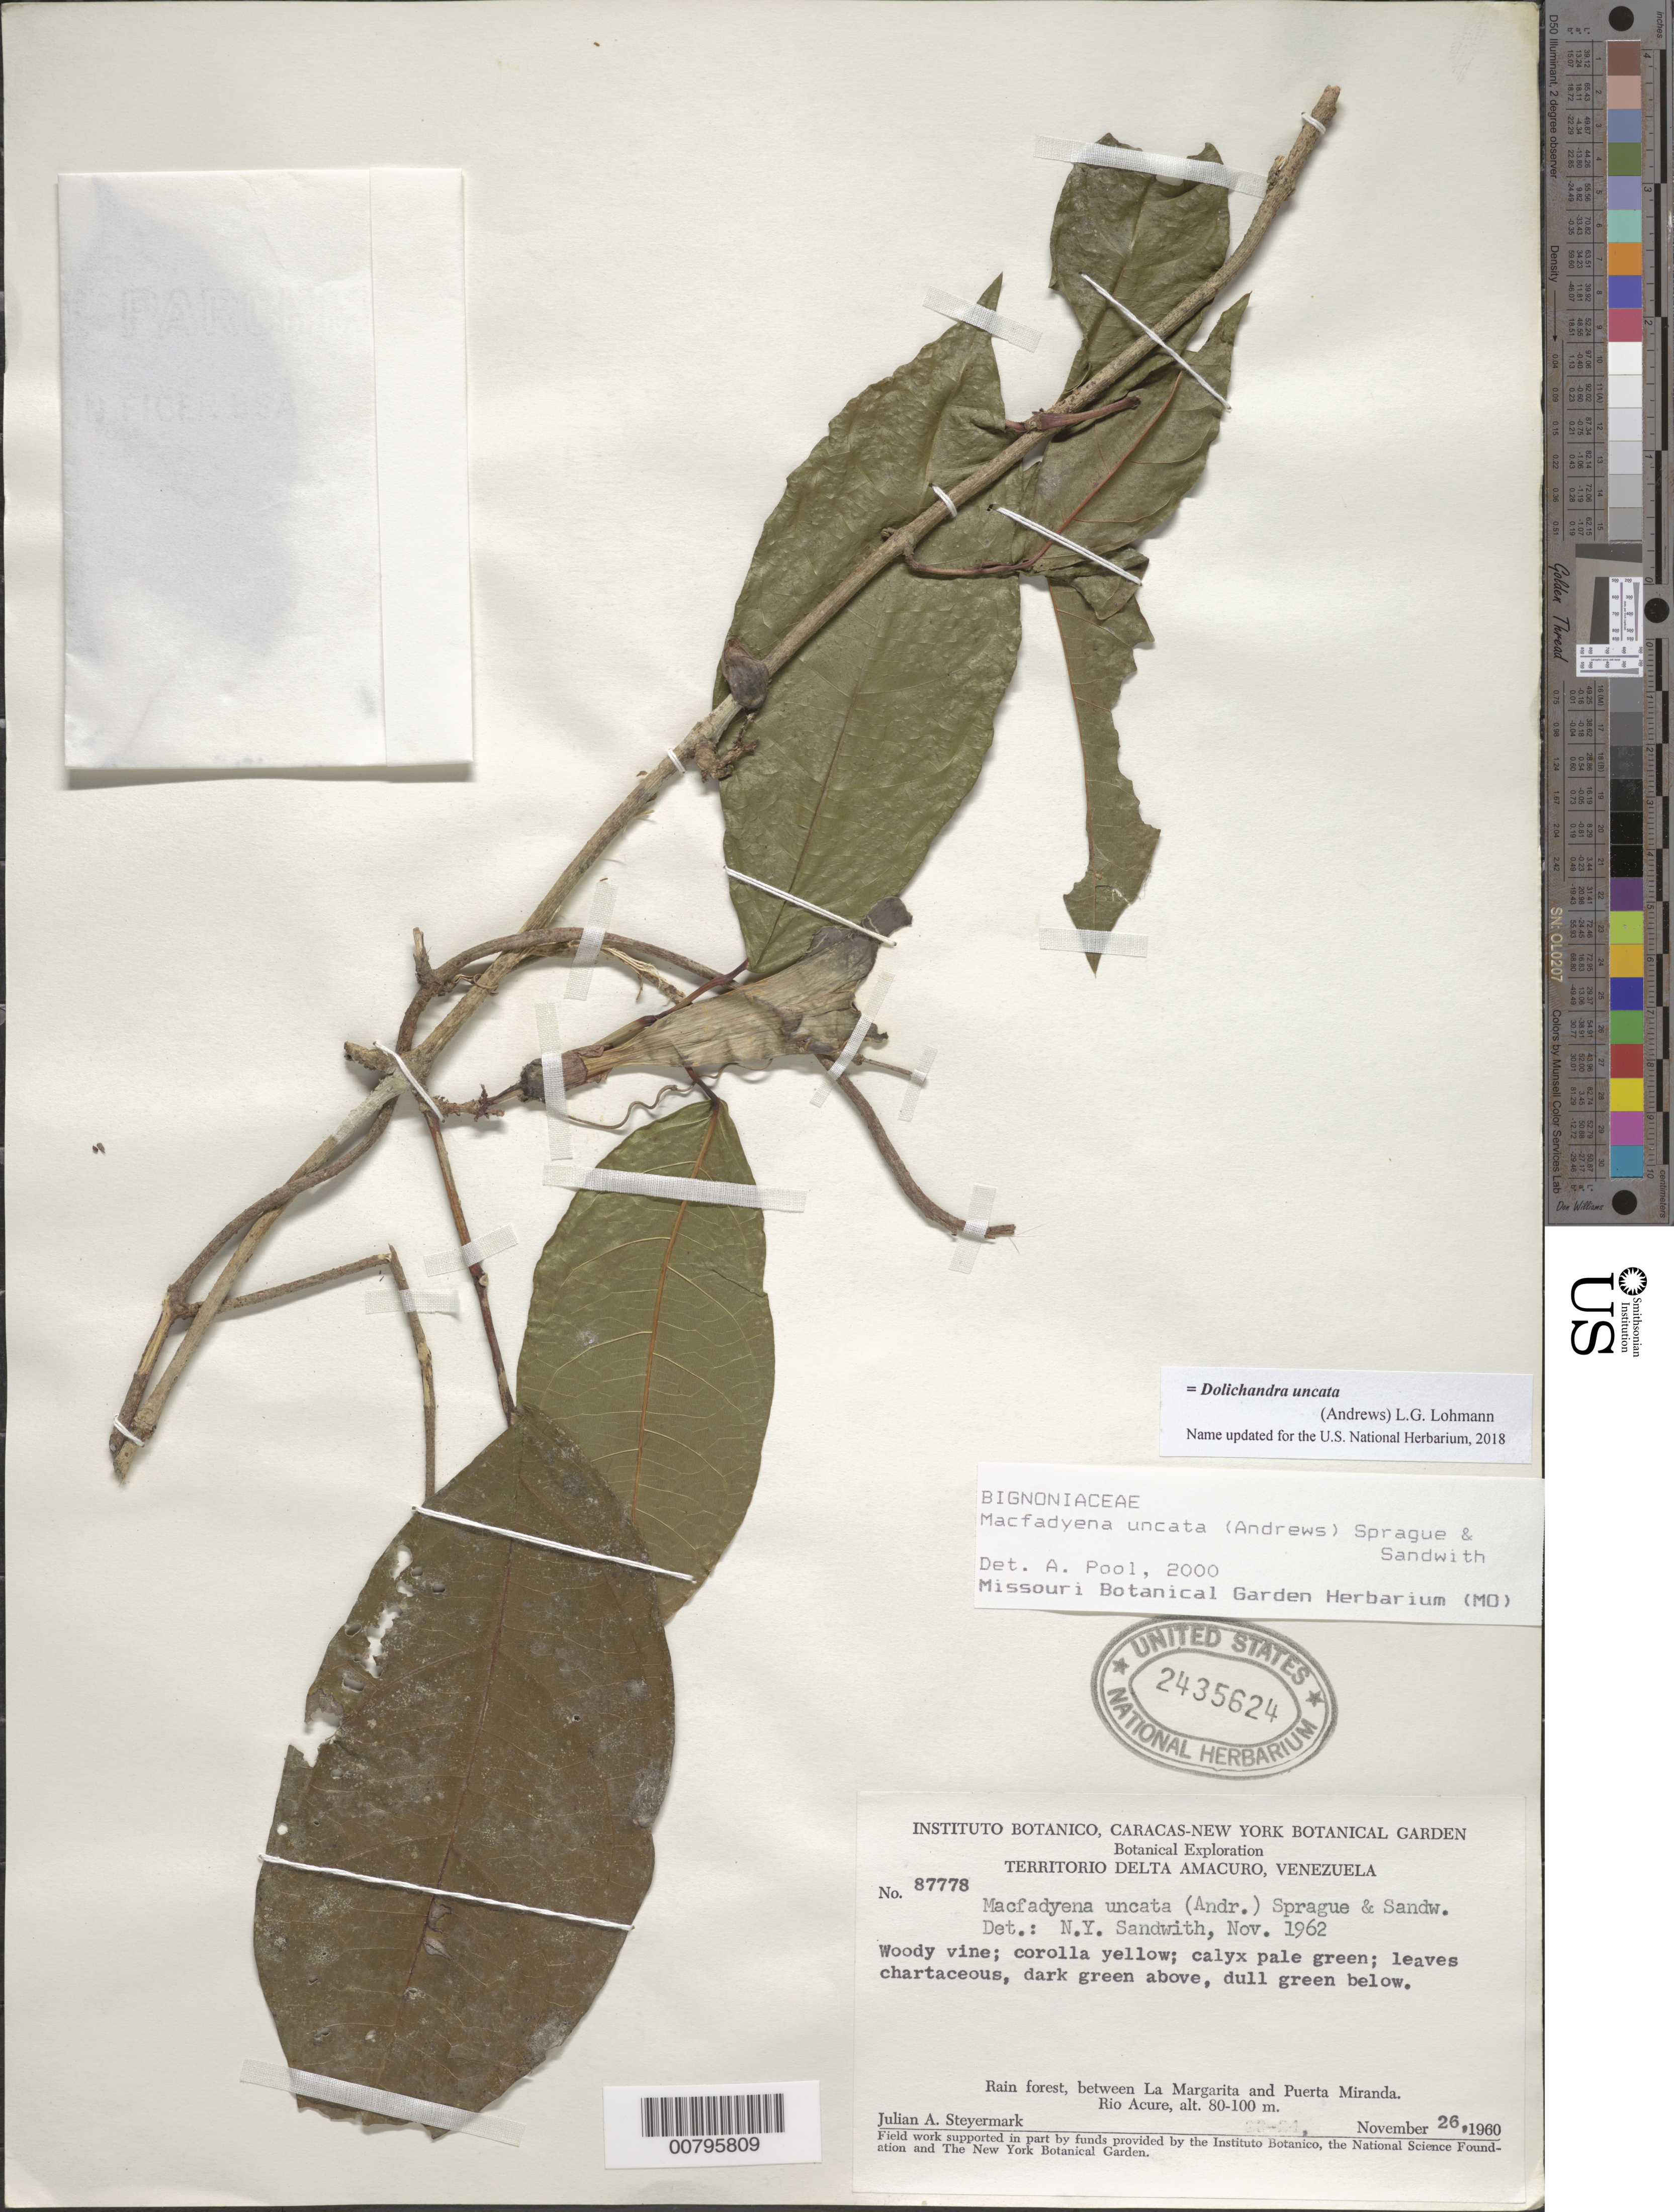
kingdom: Plantae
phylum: Tracheophyta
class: Magnoliopsida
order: Lamiales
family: Bignoniaceae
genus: Dolichandra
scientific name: Dolichandra uncata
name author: (Andrews) L.G. Lohmann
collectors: J. Steyermark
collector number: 87778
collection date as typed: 26-Nov-60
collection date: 1960-11-26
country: Venezuela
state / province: Delta Amacuro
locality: Río Acure, between La Margarita and Puerto Miranda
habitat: Rain forest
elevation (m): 80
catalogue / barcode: US 2435624